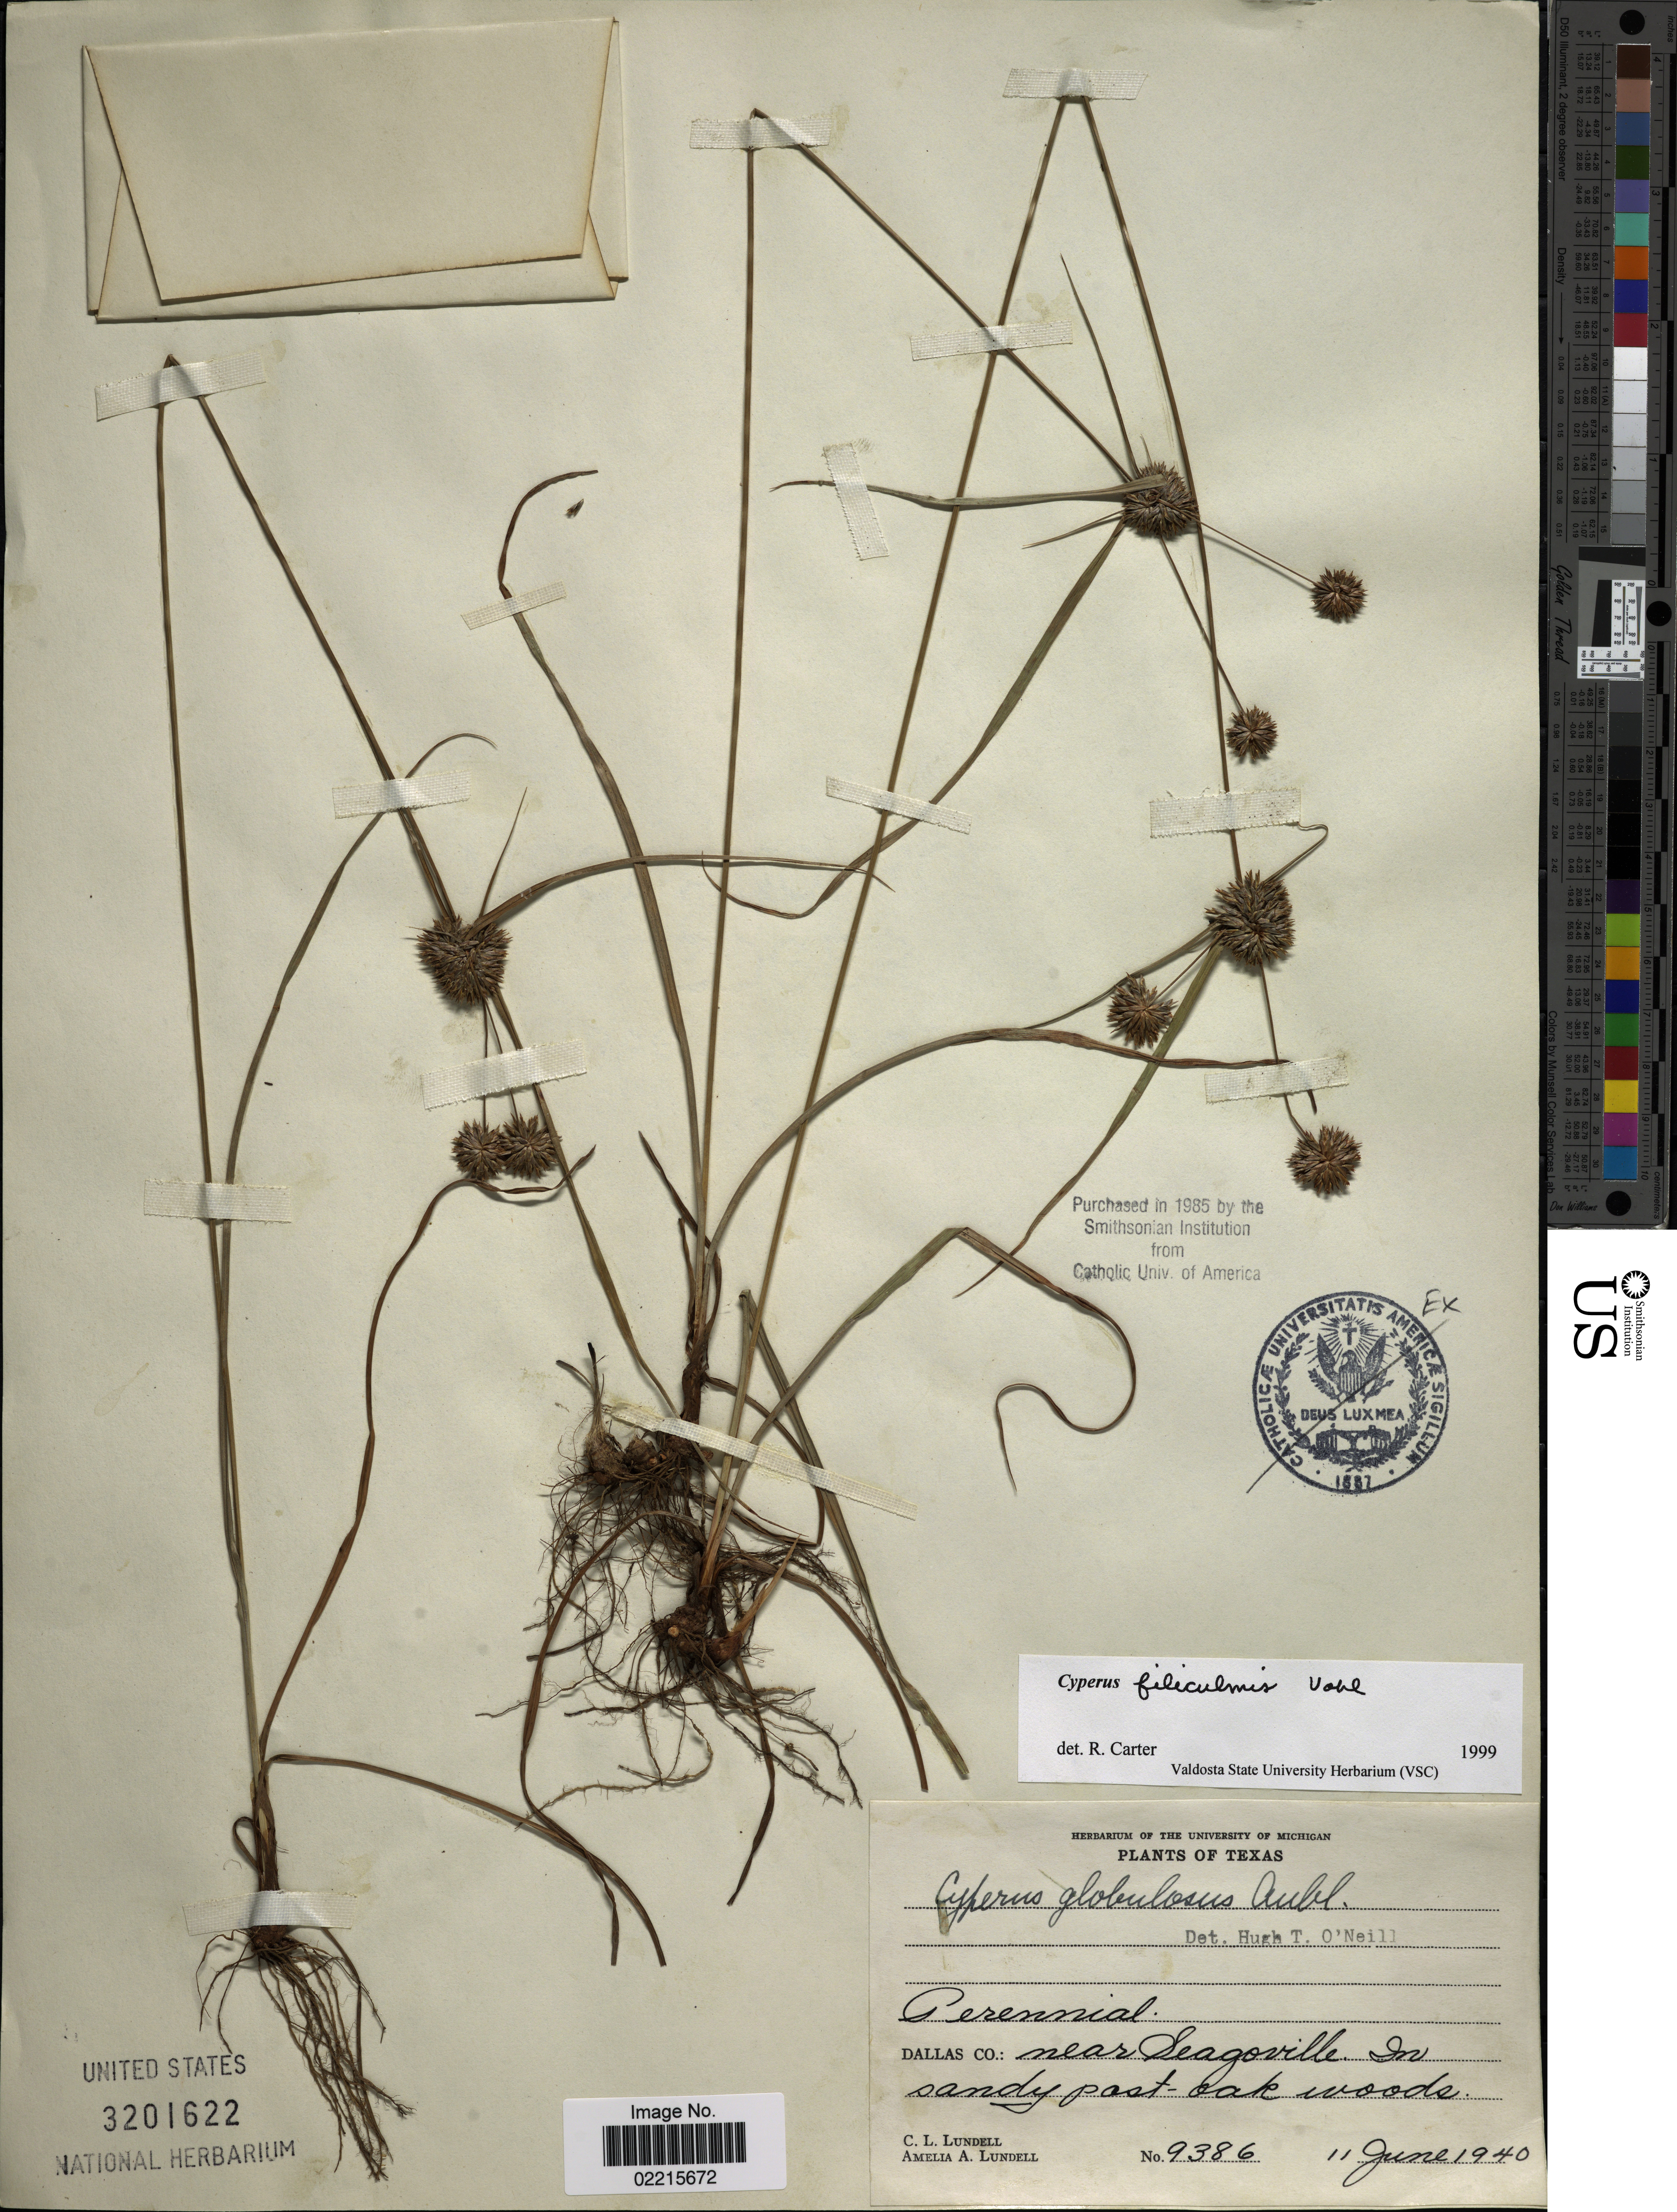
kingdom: Plantae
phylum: Tracheophyta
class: Liliopsida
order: Poales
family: Cyperaceae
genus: Cyperus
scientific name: Cyperus filiculmis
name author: Vahl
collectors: C. L. Lundell & A. A. Lundell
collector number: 9386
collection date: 1940-06-11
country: United States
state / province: Texas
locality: Dallas Co: Near Seagoville.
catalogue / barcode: US 3201622